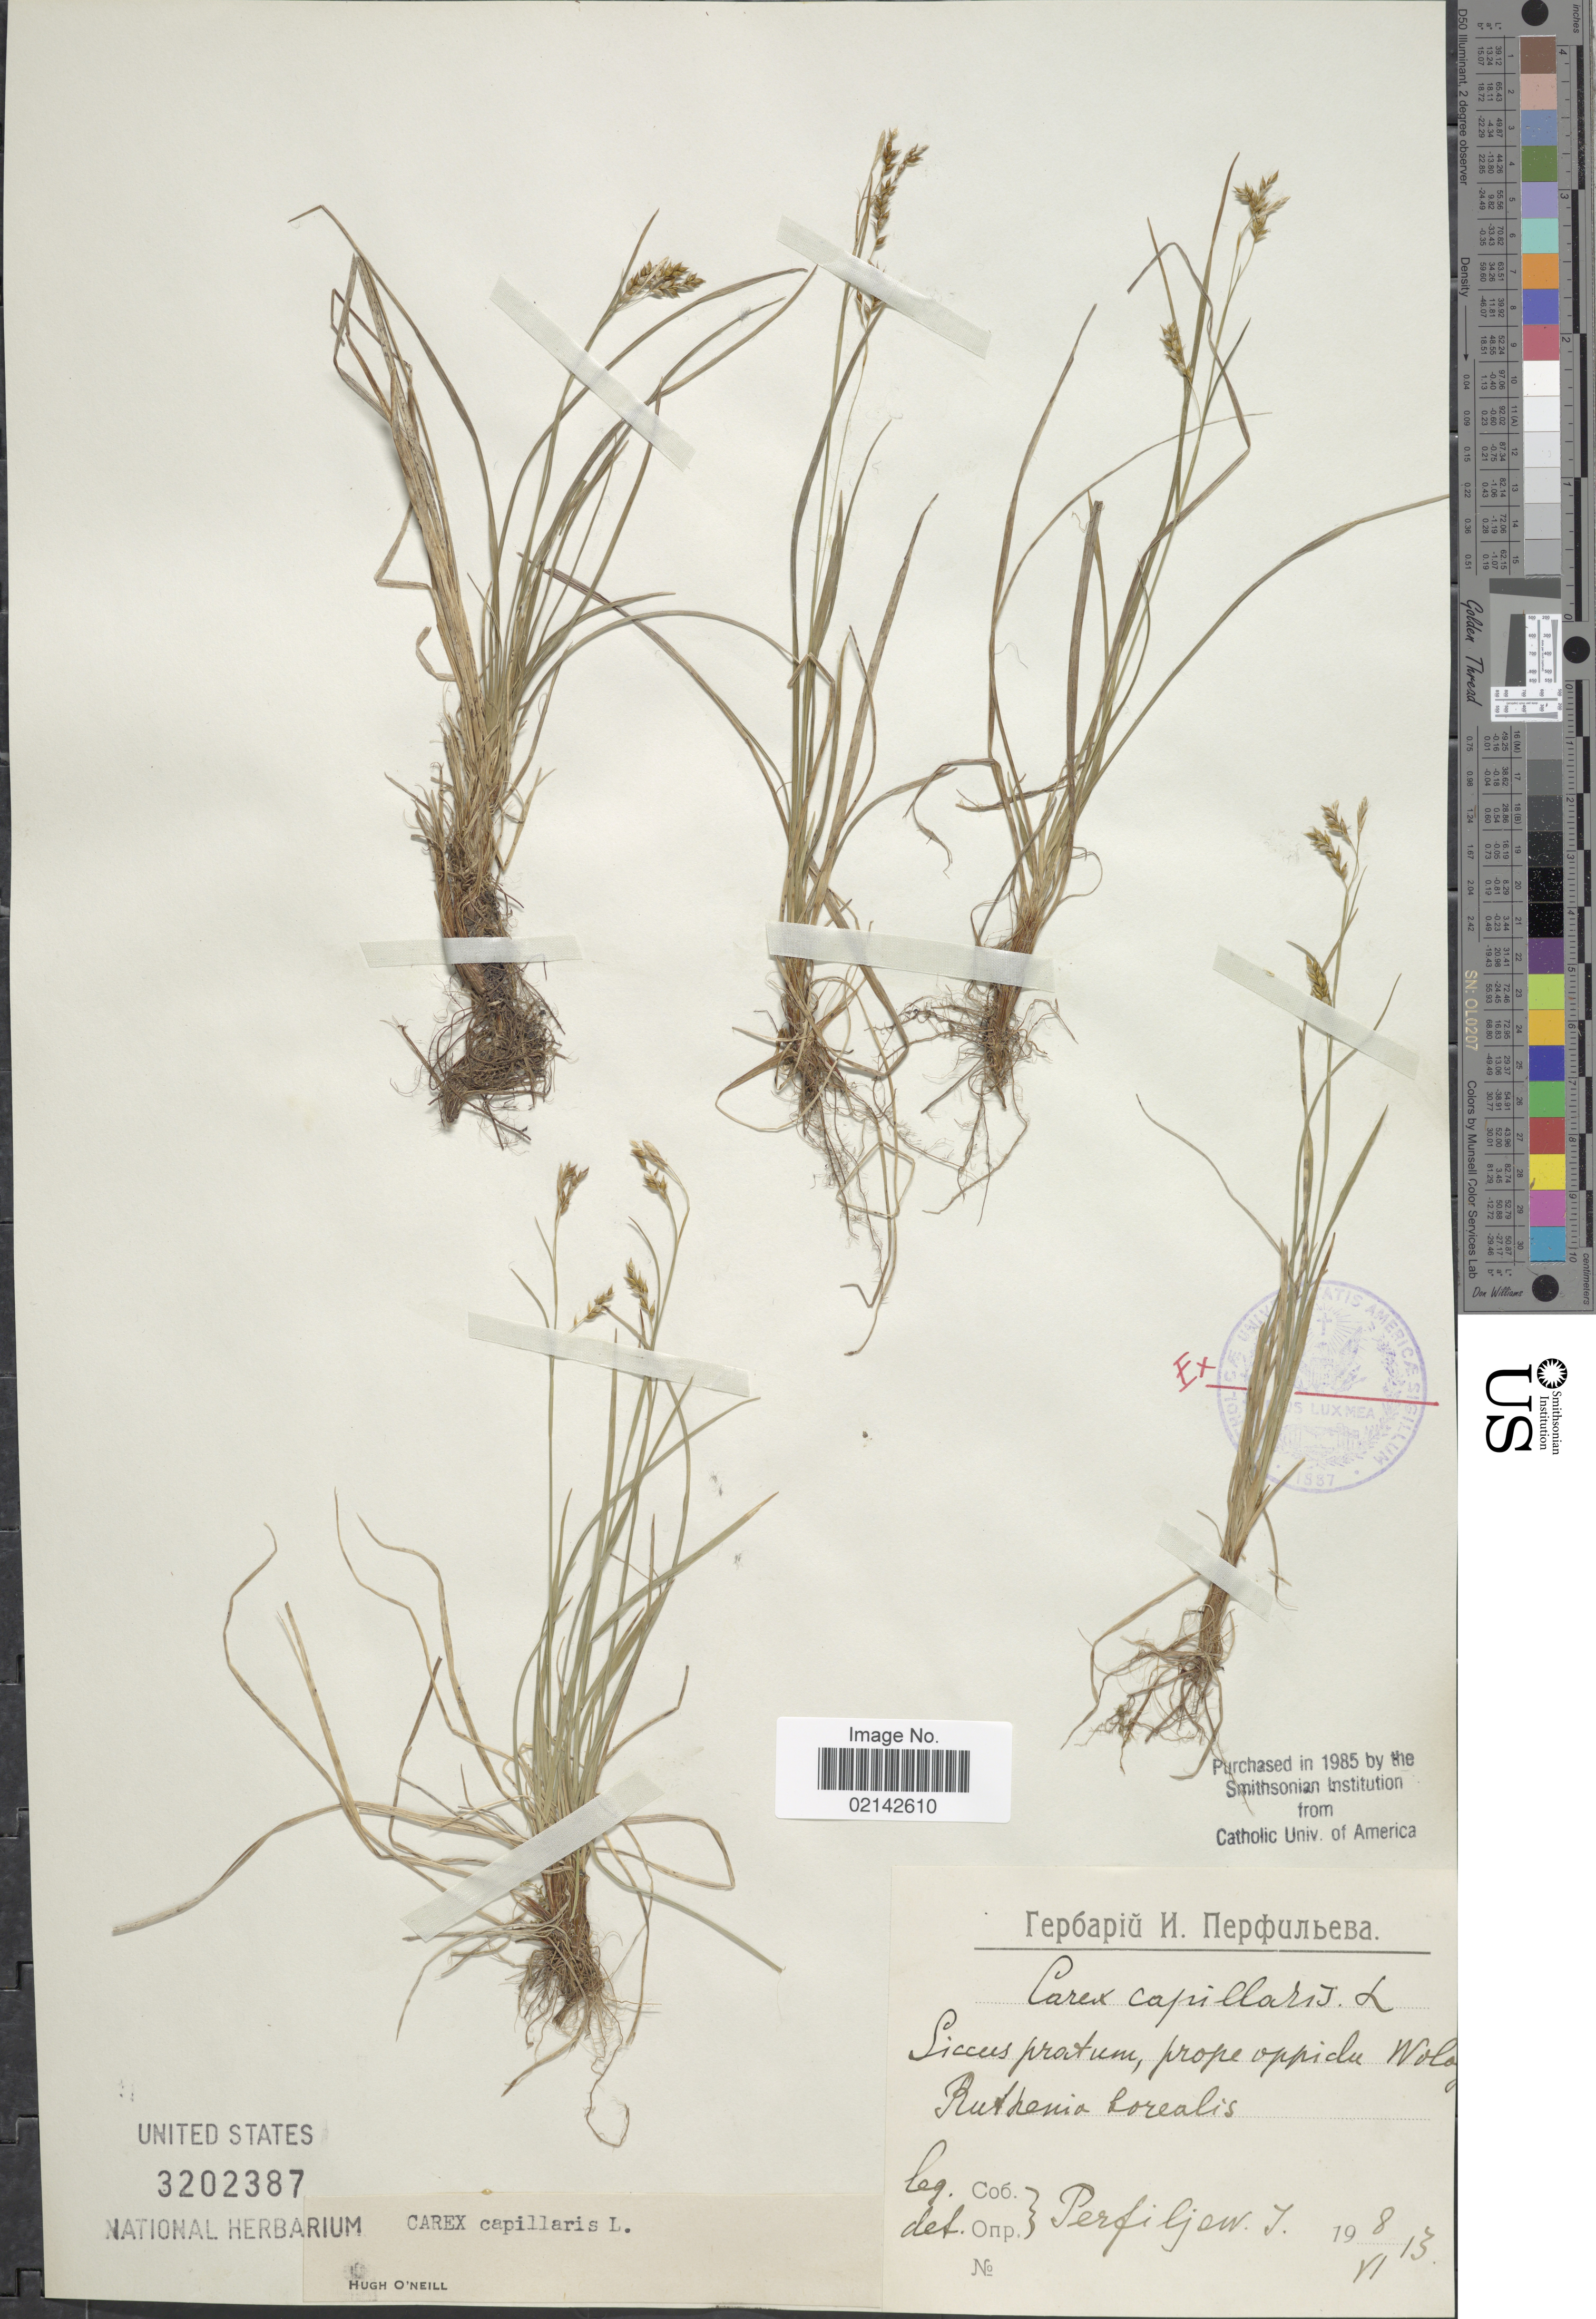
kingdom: Plantae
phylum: Tracheophyta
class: Liliopsida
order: Poales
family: Cyperaceae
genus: Carex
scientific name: Carex capillaris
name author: L.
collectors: J. Perfiljew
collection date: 1913-06-08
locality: Siccus pratum, prope oppidu Wolz [illegible text] Ruthemia borealis.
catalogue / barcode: US 3202387